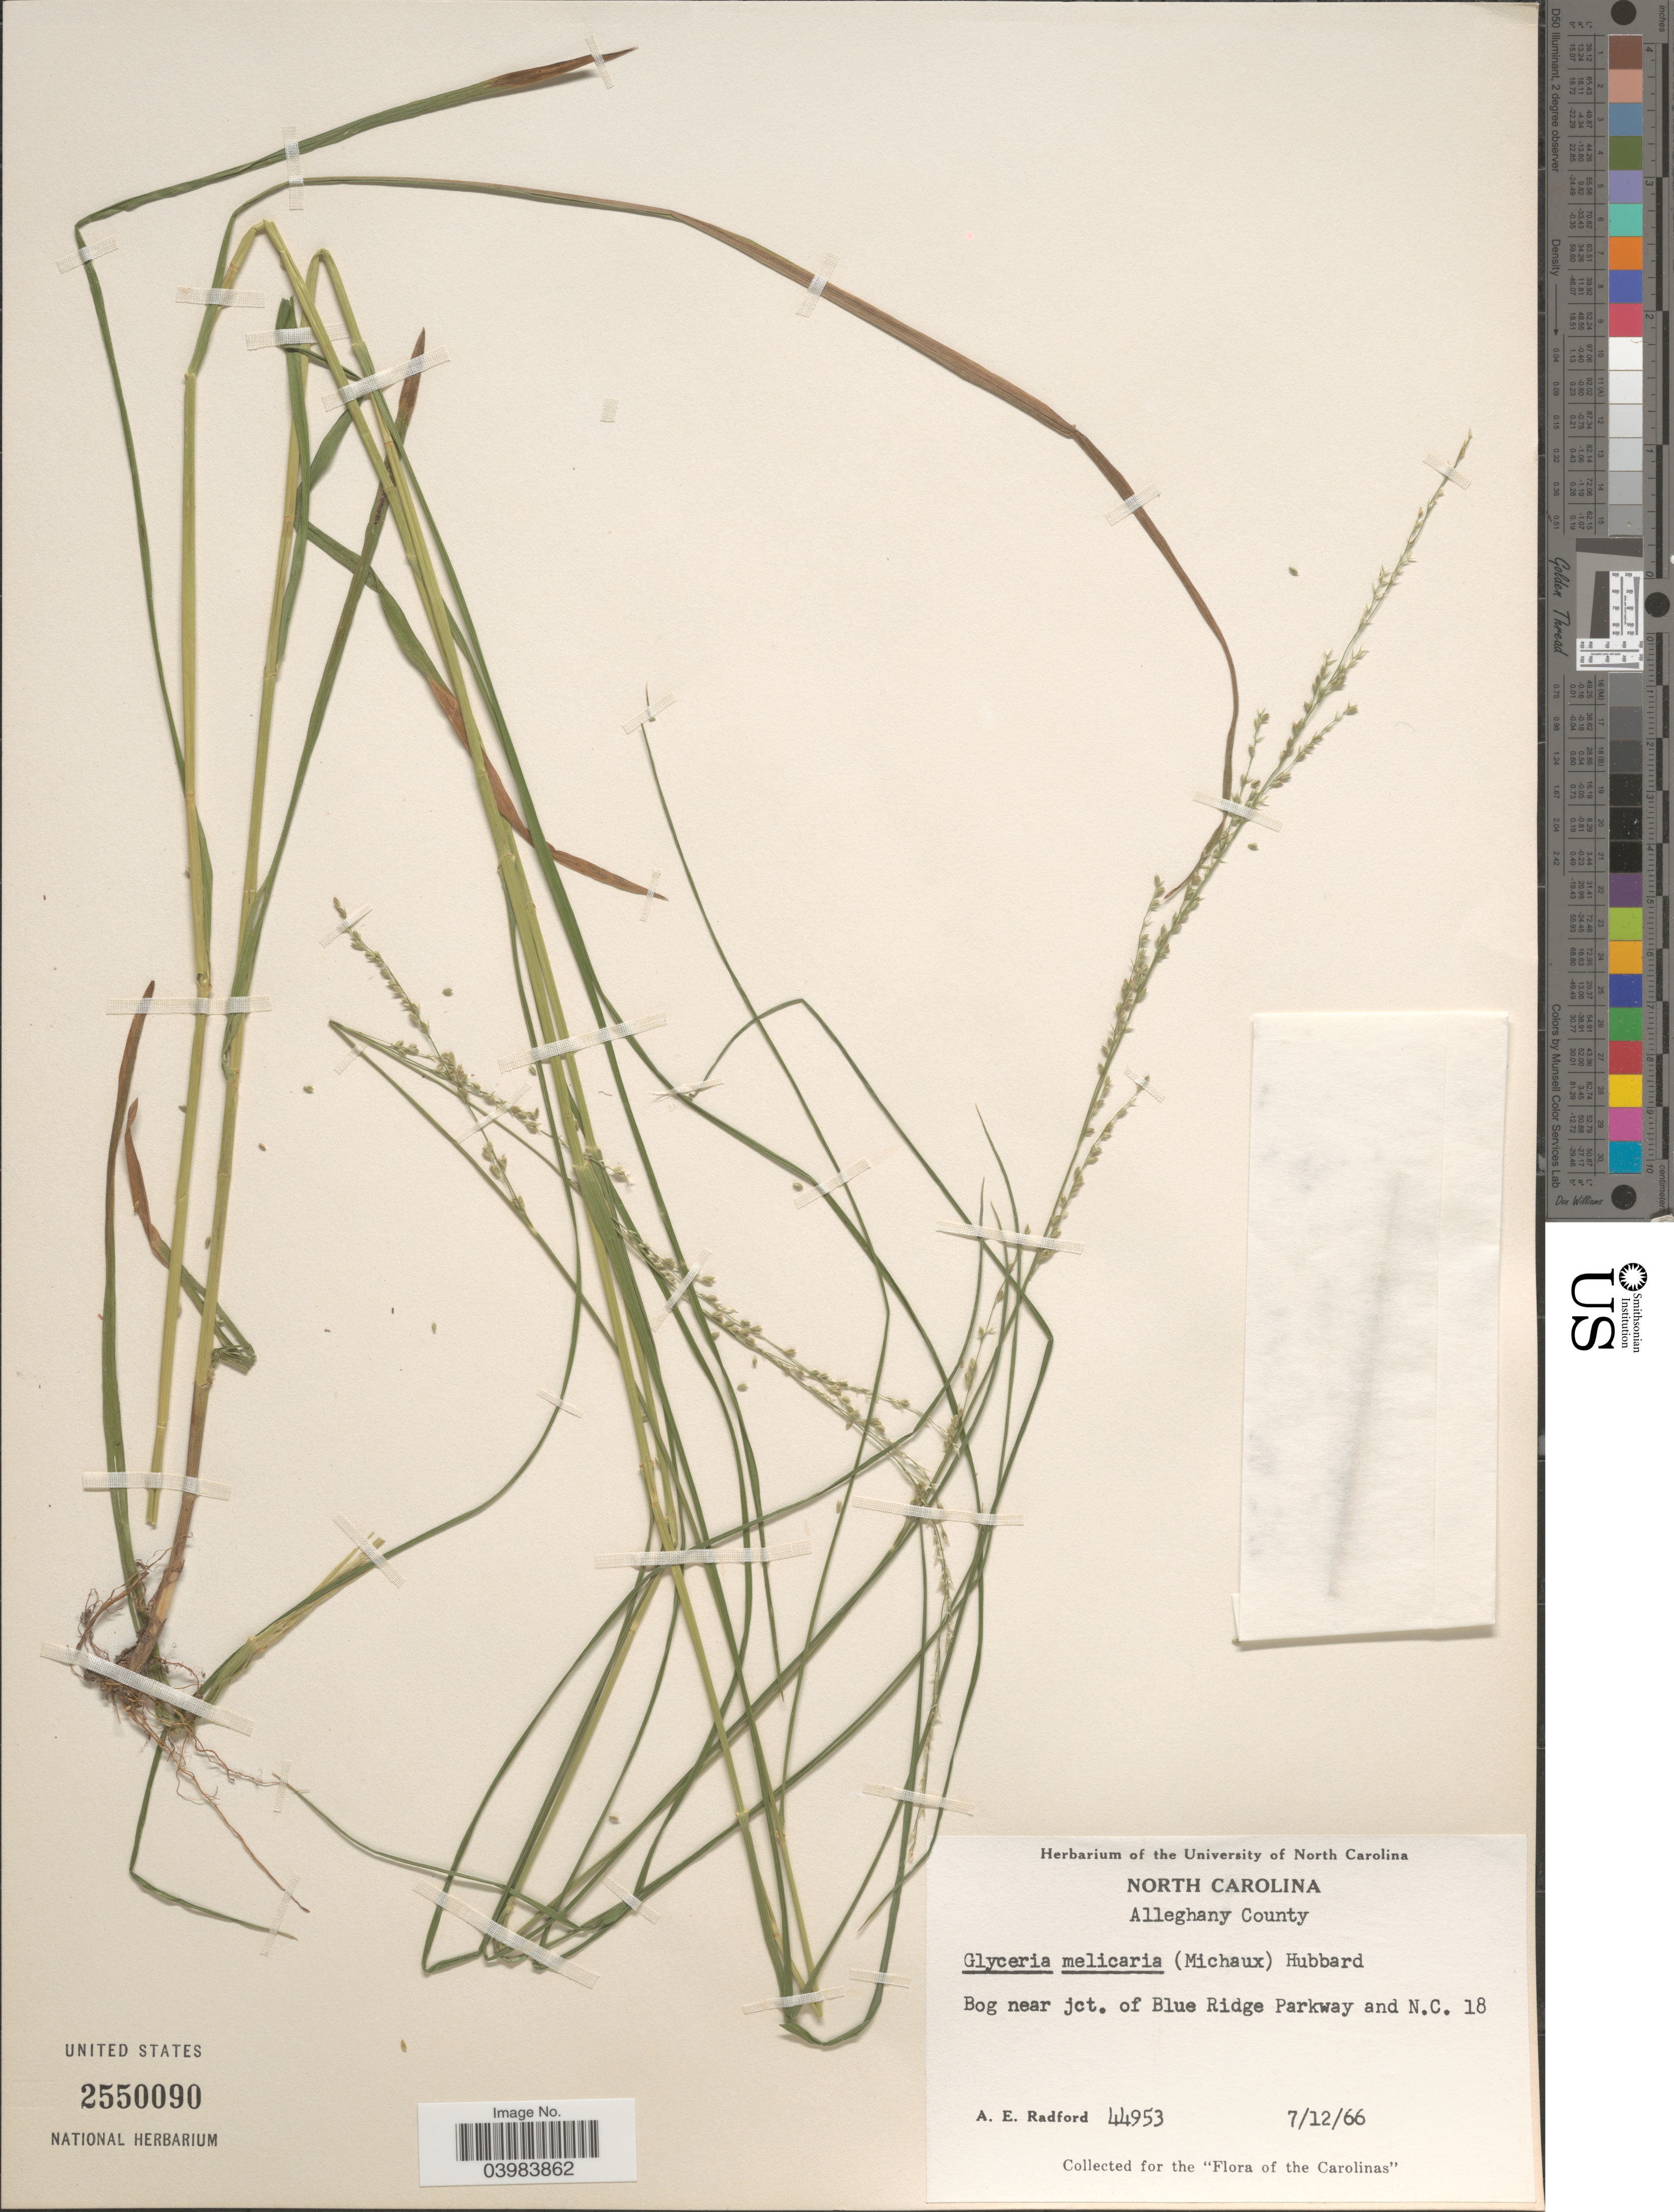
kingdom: Plantae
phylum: Tracheophyta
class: Liliopsida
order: Poales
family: Poaceae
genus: Glyceria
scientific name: Glyceria melicaria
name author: (Michx.) F.T. Hubb.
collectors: A. E. Radford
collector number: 44953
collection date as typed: Transcribed d/m/y: 12/7/66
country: United States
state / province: North Carolina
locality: Alleghany County. Bog near jct. of Blue Ridge Parkway and N.C. 18.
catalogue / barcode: US 2550090